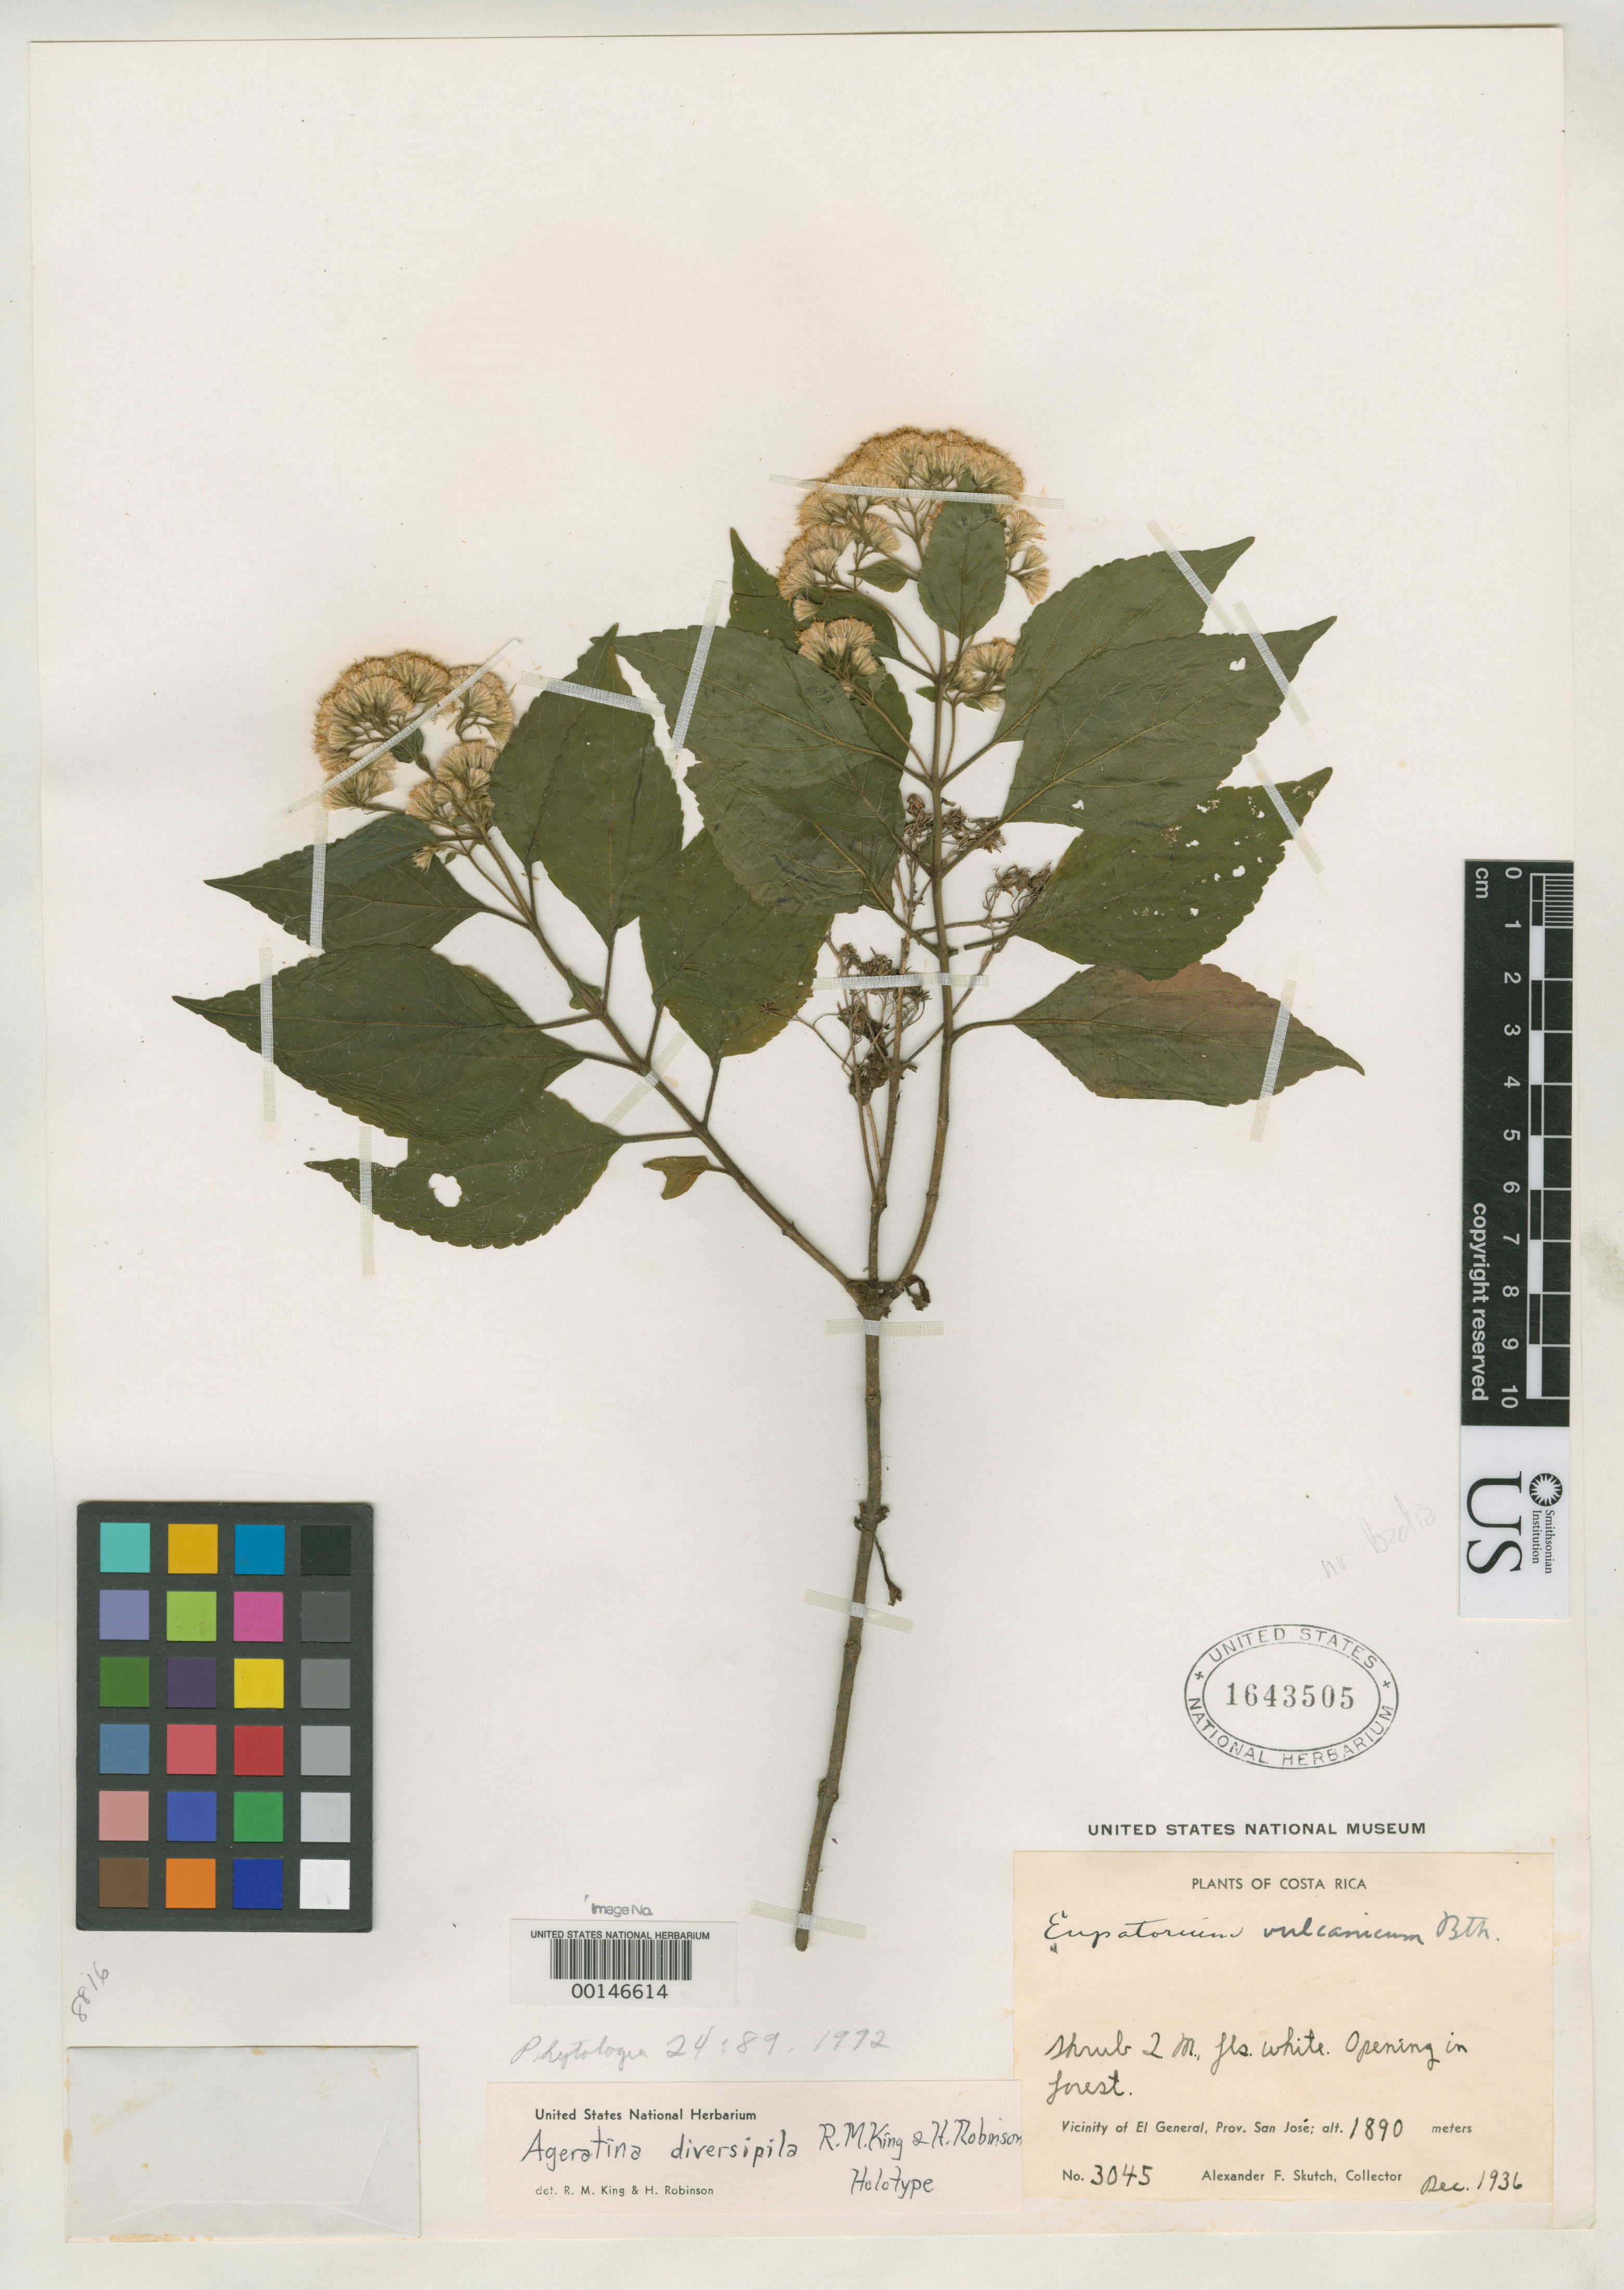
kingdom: Plantae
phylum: Tracheophyta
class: Magnoliopsida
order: Asterales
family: Asteraceae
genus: Ageratina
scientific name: Ageratina diversipila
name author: R.M. King & H. Rob.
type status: Holotype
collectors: A. F. Skutch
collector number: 3045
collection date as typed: Dec 1936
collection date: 1936-12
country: Costa Rica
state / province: San José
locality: Vicinity of El General.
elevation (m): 1890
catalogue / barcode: US 1643505